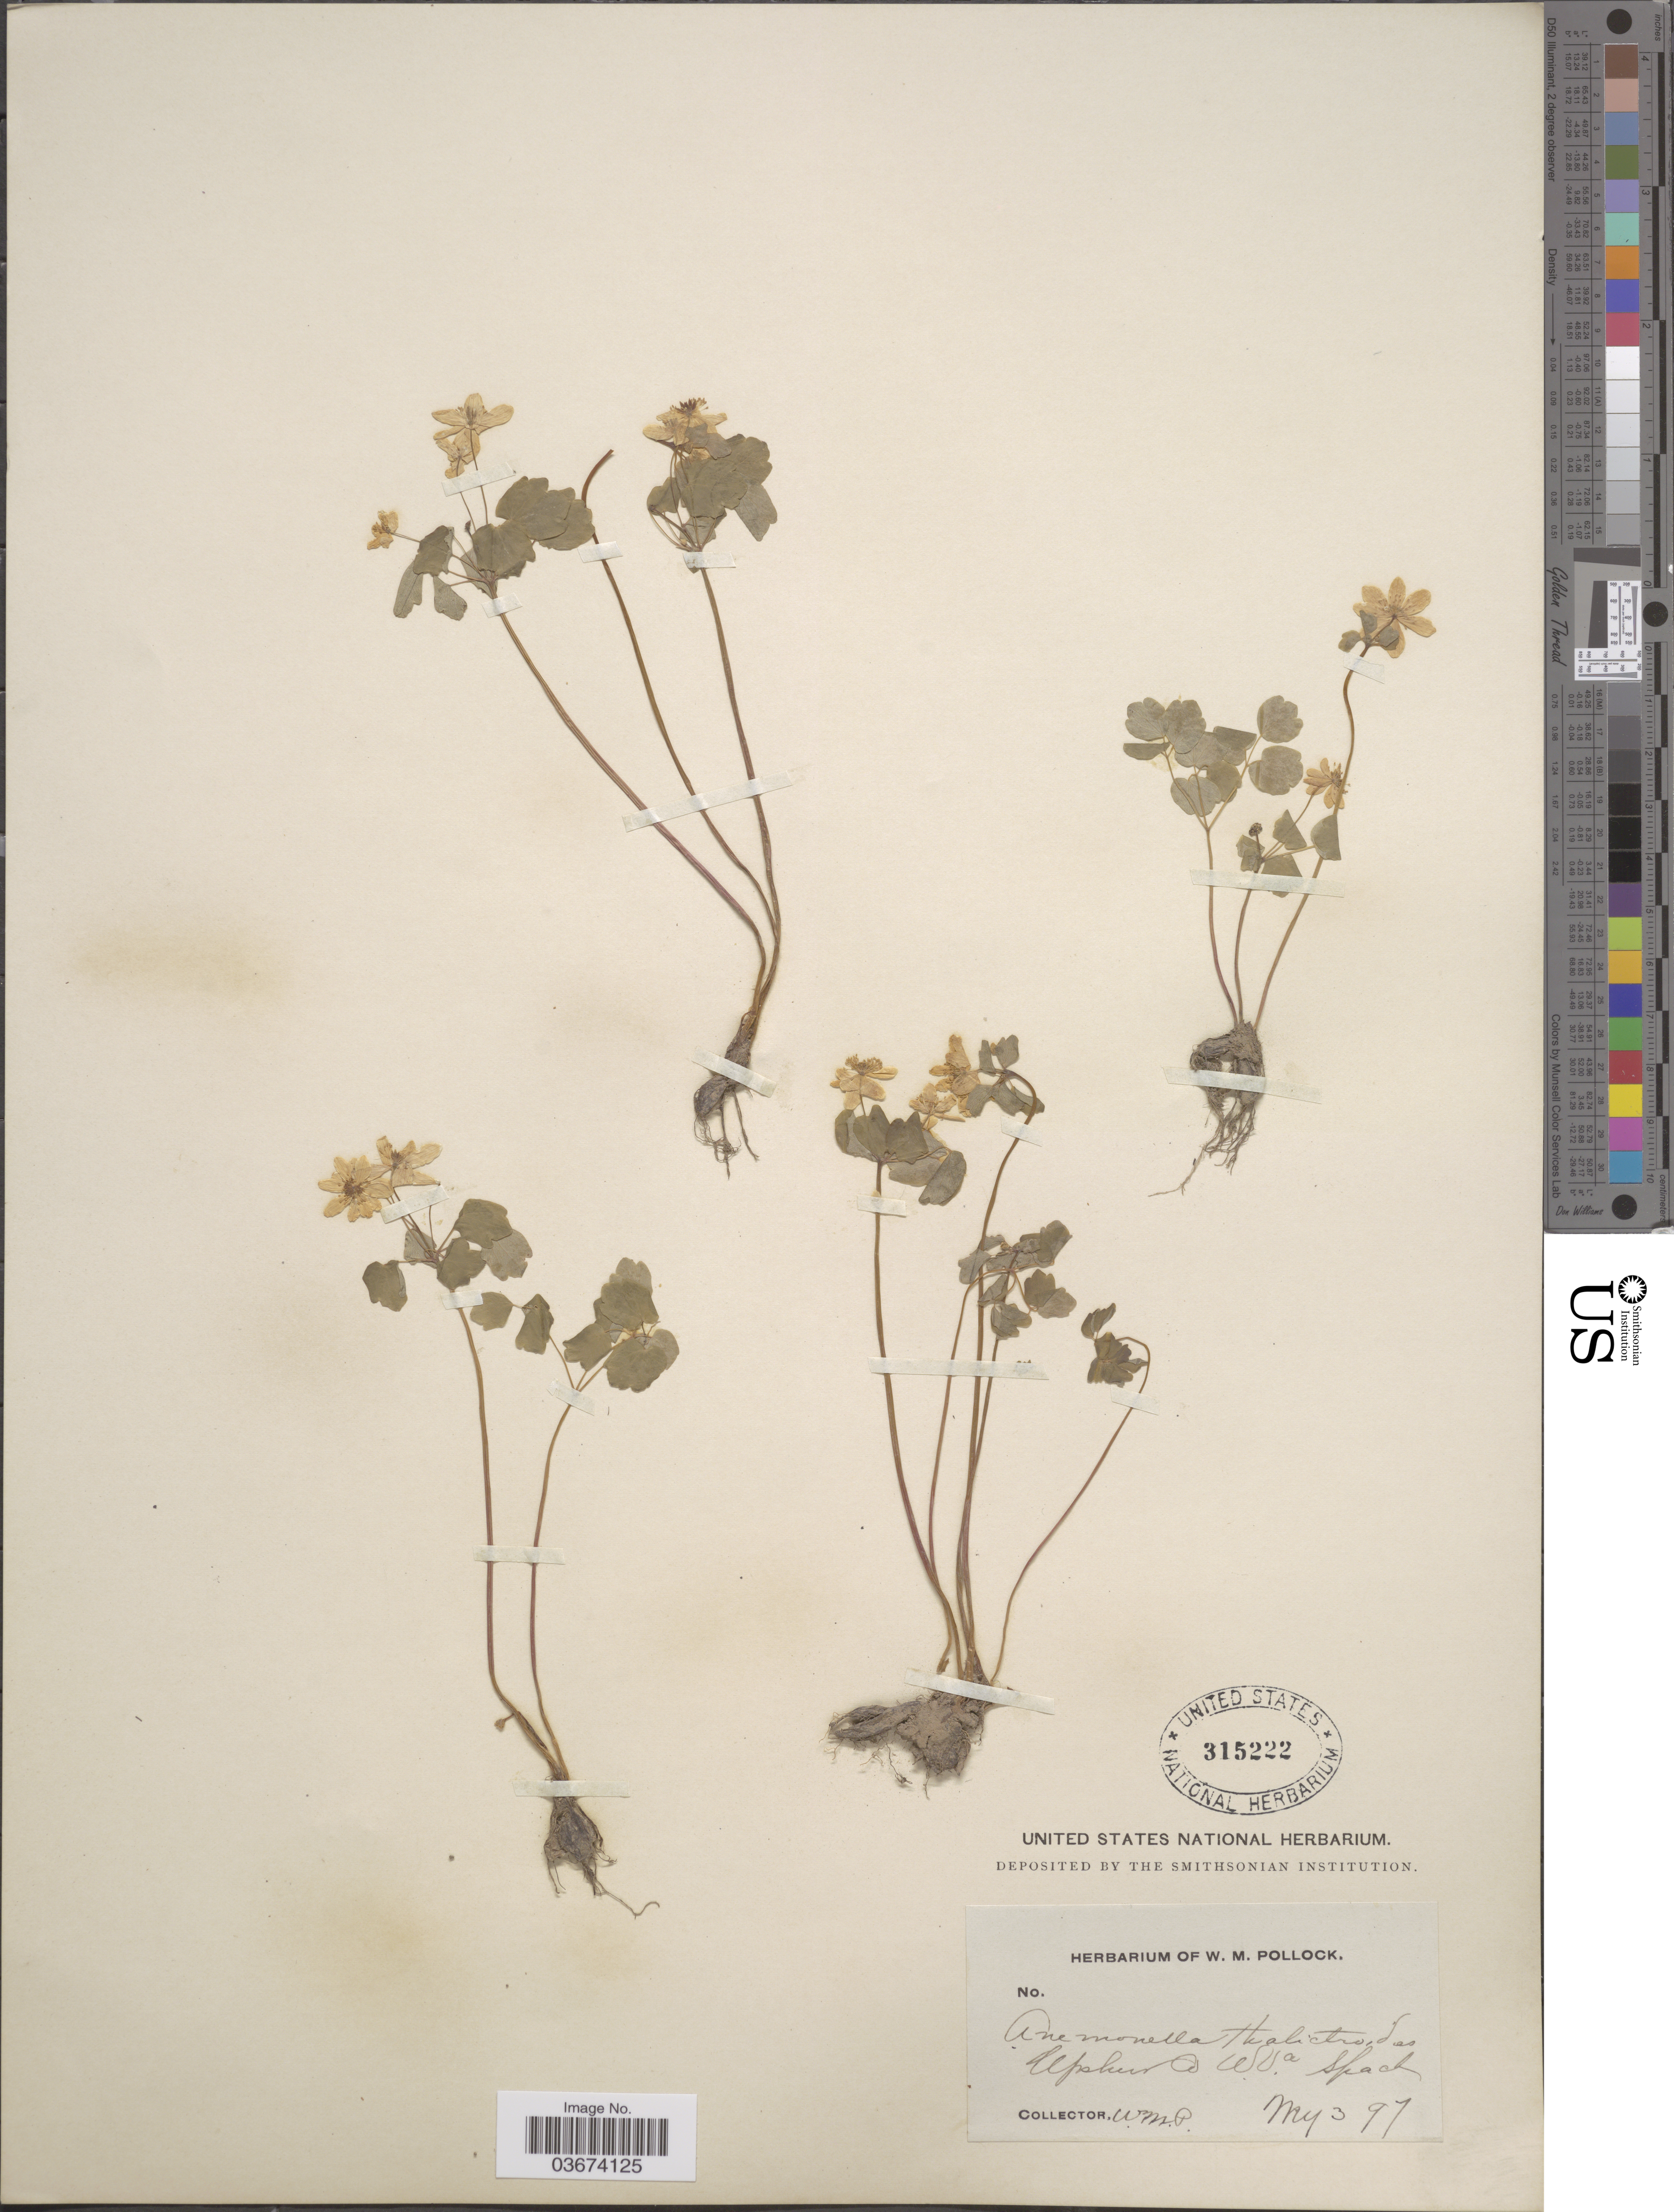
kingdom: Plantae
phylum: Tracheophyta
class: Magnoliopsida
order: Ranunculales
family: Ranunculaceae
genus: Thalictrum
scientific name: Thalictrum thalictroides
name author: (L.) A.J. Eames & B. Boivin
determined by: Strong, M. T., (US), Smithsonian Institution - National Museum of Natural History (UNITED STATES)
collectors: W. M. Pollock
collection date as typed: Transcribed d/m/y: 3/5/97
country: United States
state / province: West Virginia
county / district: Upshur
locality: Spach.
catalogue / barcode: US 315222